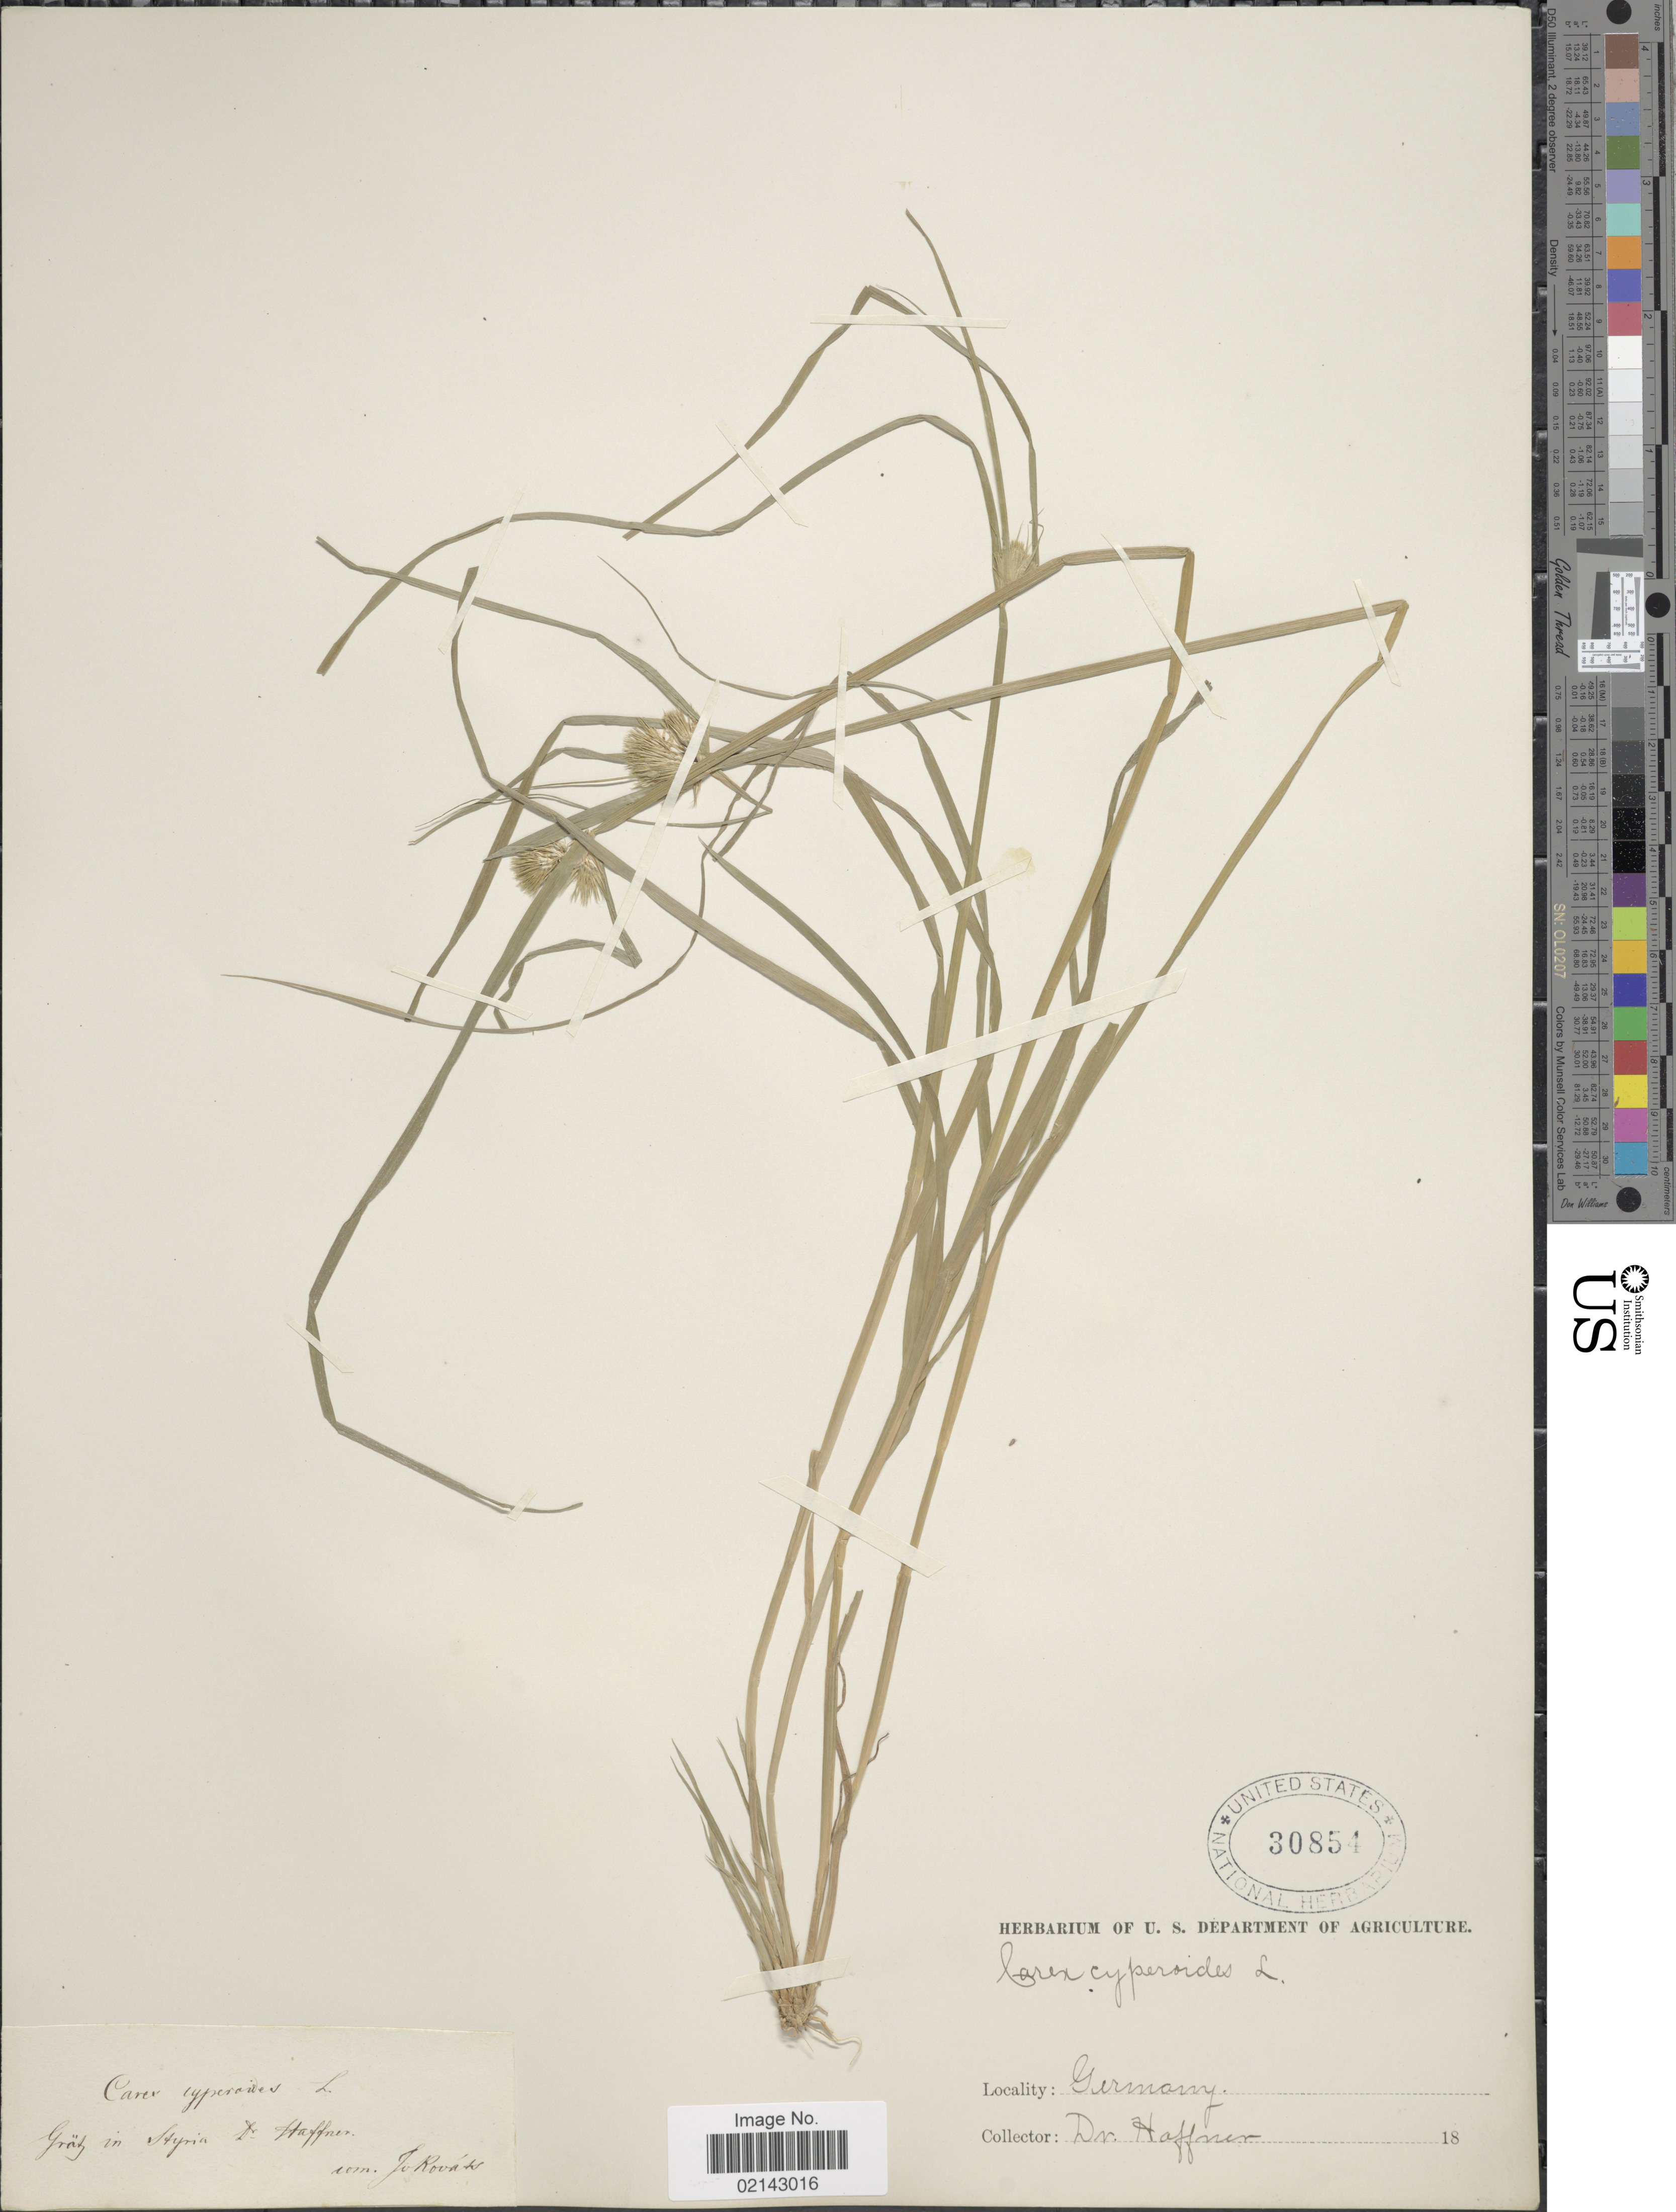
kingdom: Plantae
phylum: Tracheophyta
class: Liliopsida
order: Poales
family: Cyperaceae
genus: Carex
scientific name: Carex bohemica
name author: Schreb.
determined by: Strong, Mark T., (BOT), Smithsonian Institution - National Museum of Natural History (UNITED STATES)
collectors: Haffner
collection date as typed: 18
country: Germany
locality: Grotj in Styria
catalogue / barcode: US 30854